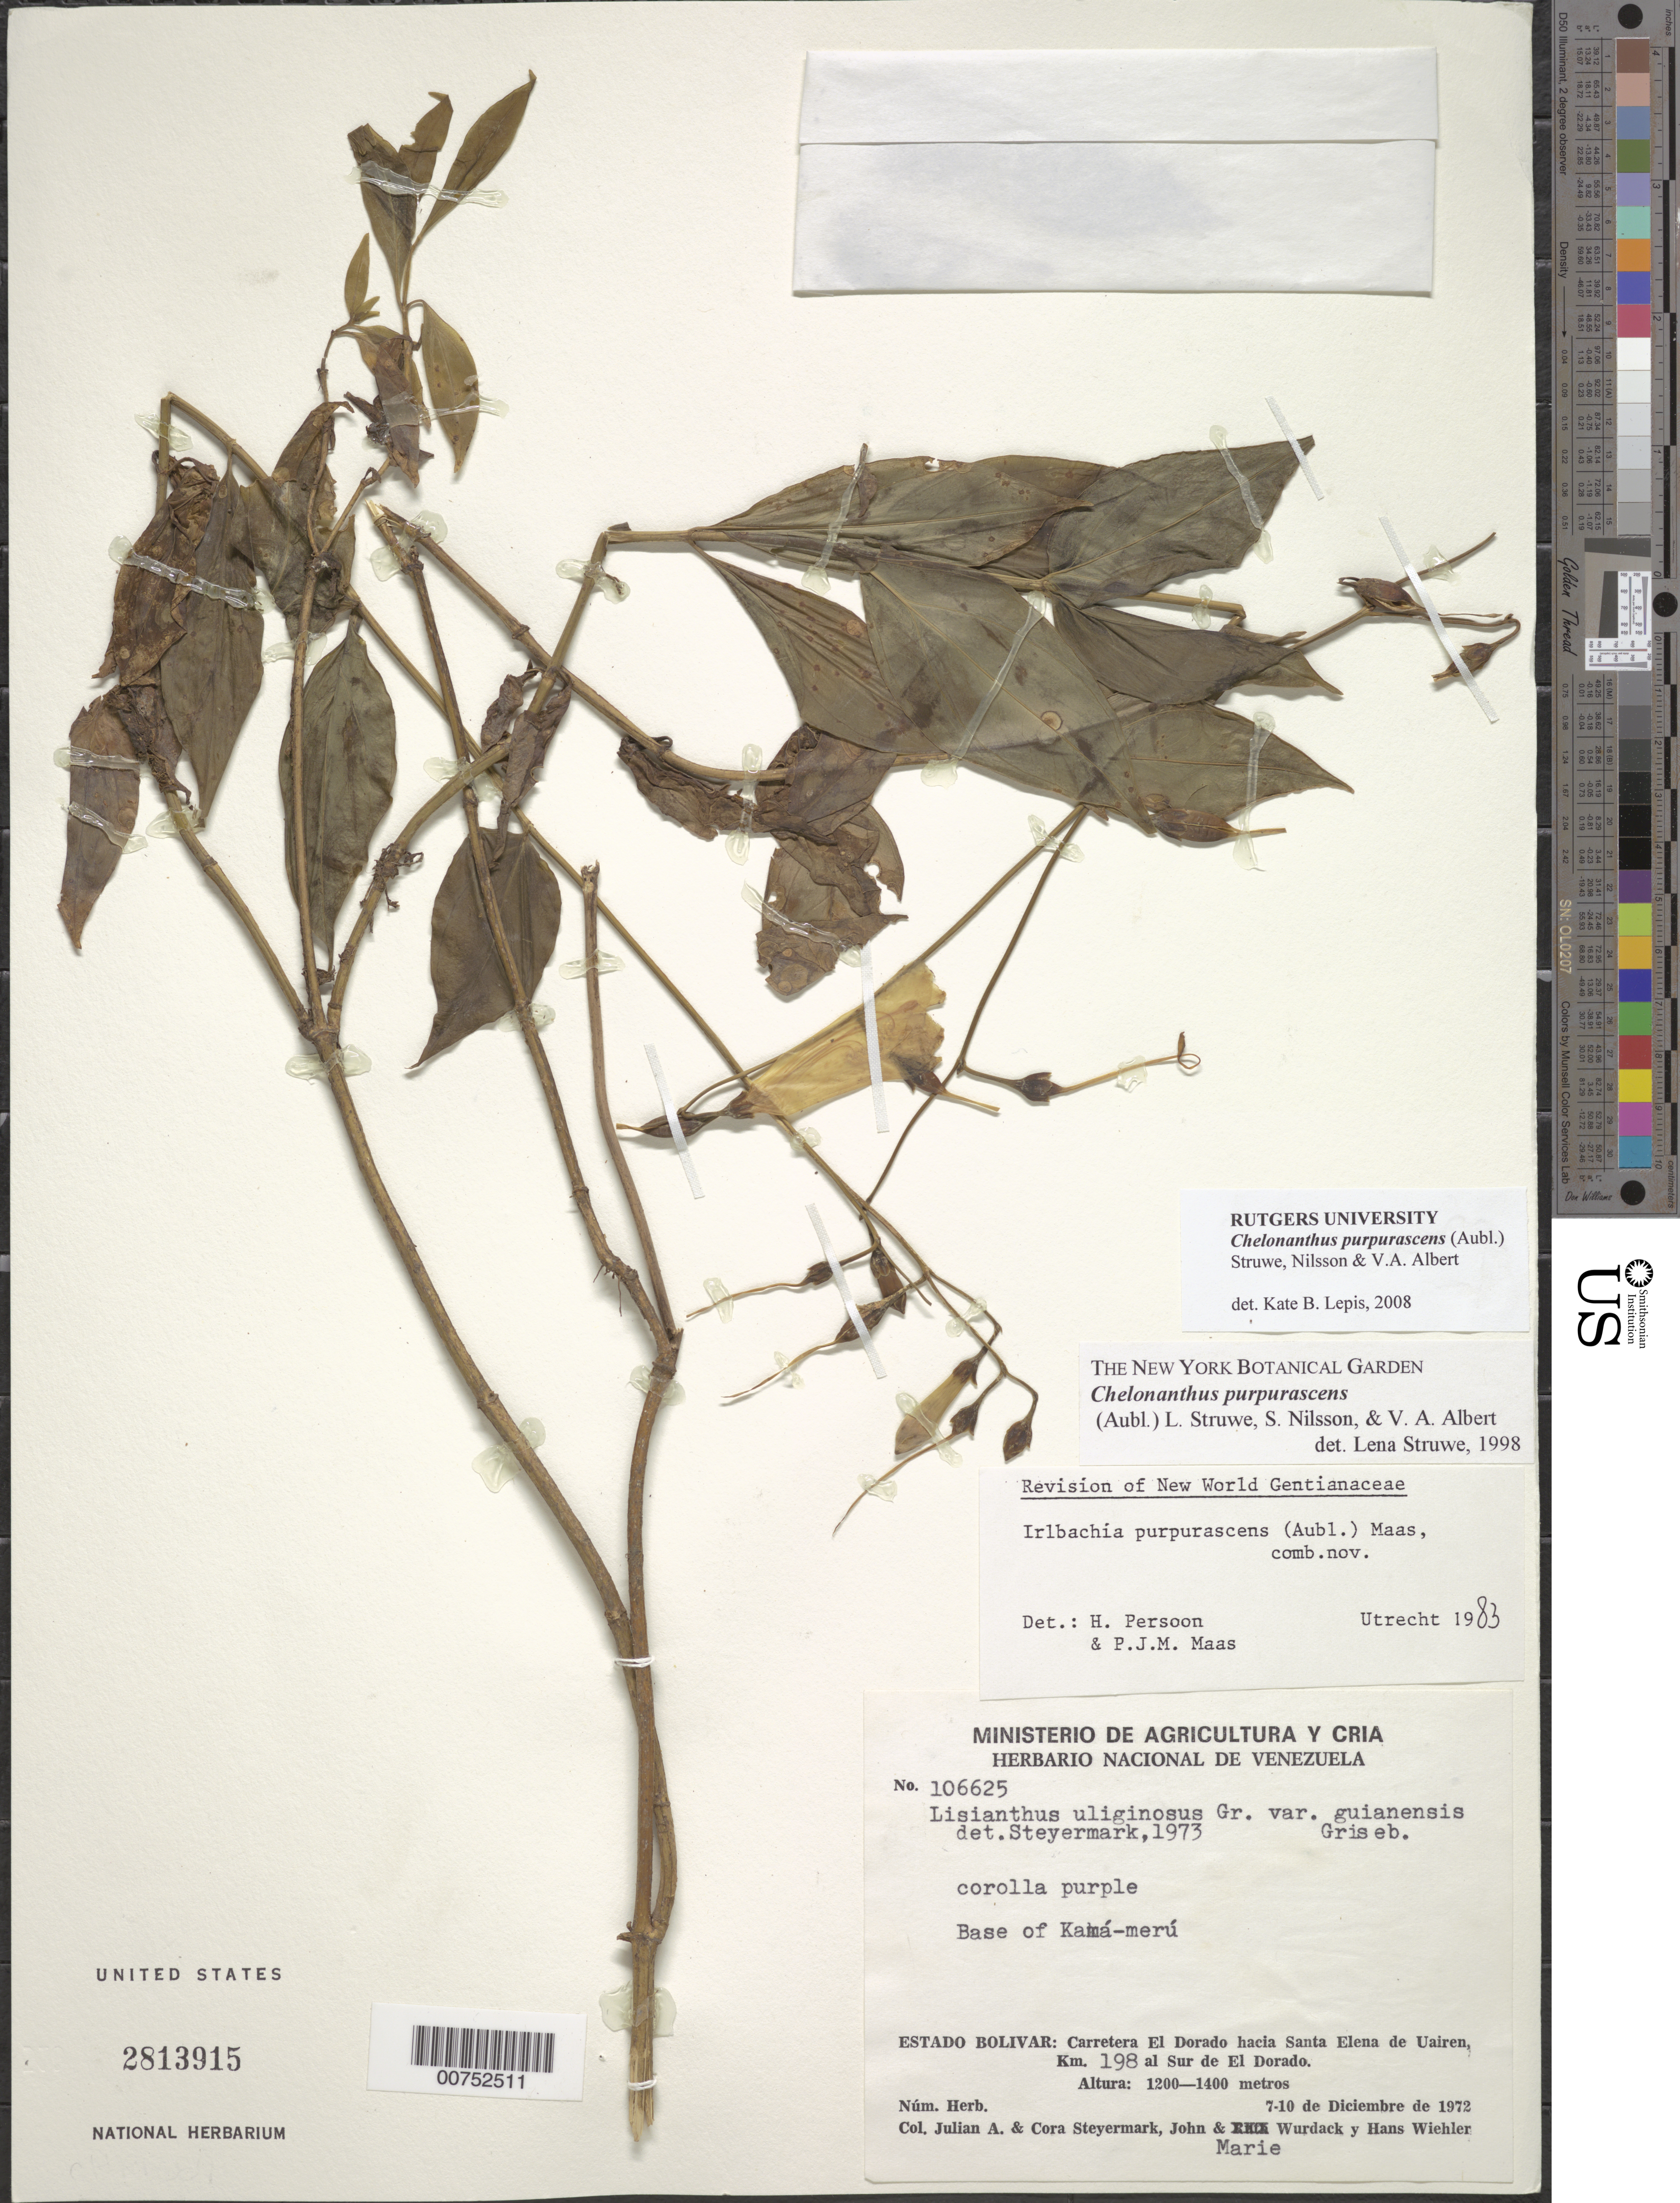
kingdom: Plantae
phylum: Tracheophyta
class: Magnoliopsida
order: Gentianales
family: Gentianaceae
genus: Chelonanthus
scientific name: Chelonanthus purpurascens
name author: (Aubl.) Struwe et al.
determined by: Struwe, L.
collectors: J. Steyermark, C. Steyermark, J. J. Wurdack & M. L. Wurdack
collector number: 106625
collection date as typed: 7-Dec-72 to 10-Dec-72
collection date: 1972-12-07/1972-12-10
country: Venezuela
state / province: Bolívar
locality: Carretera El Dorado hacia Santa Elena de Uarien, km 198 al Sur de El Dorado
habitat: Base of Kama-meru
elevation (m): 1200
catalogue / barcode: US 2813915